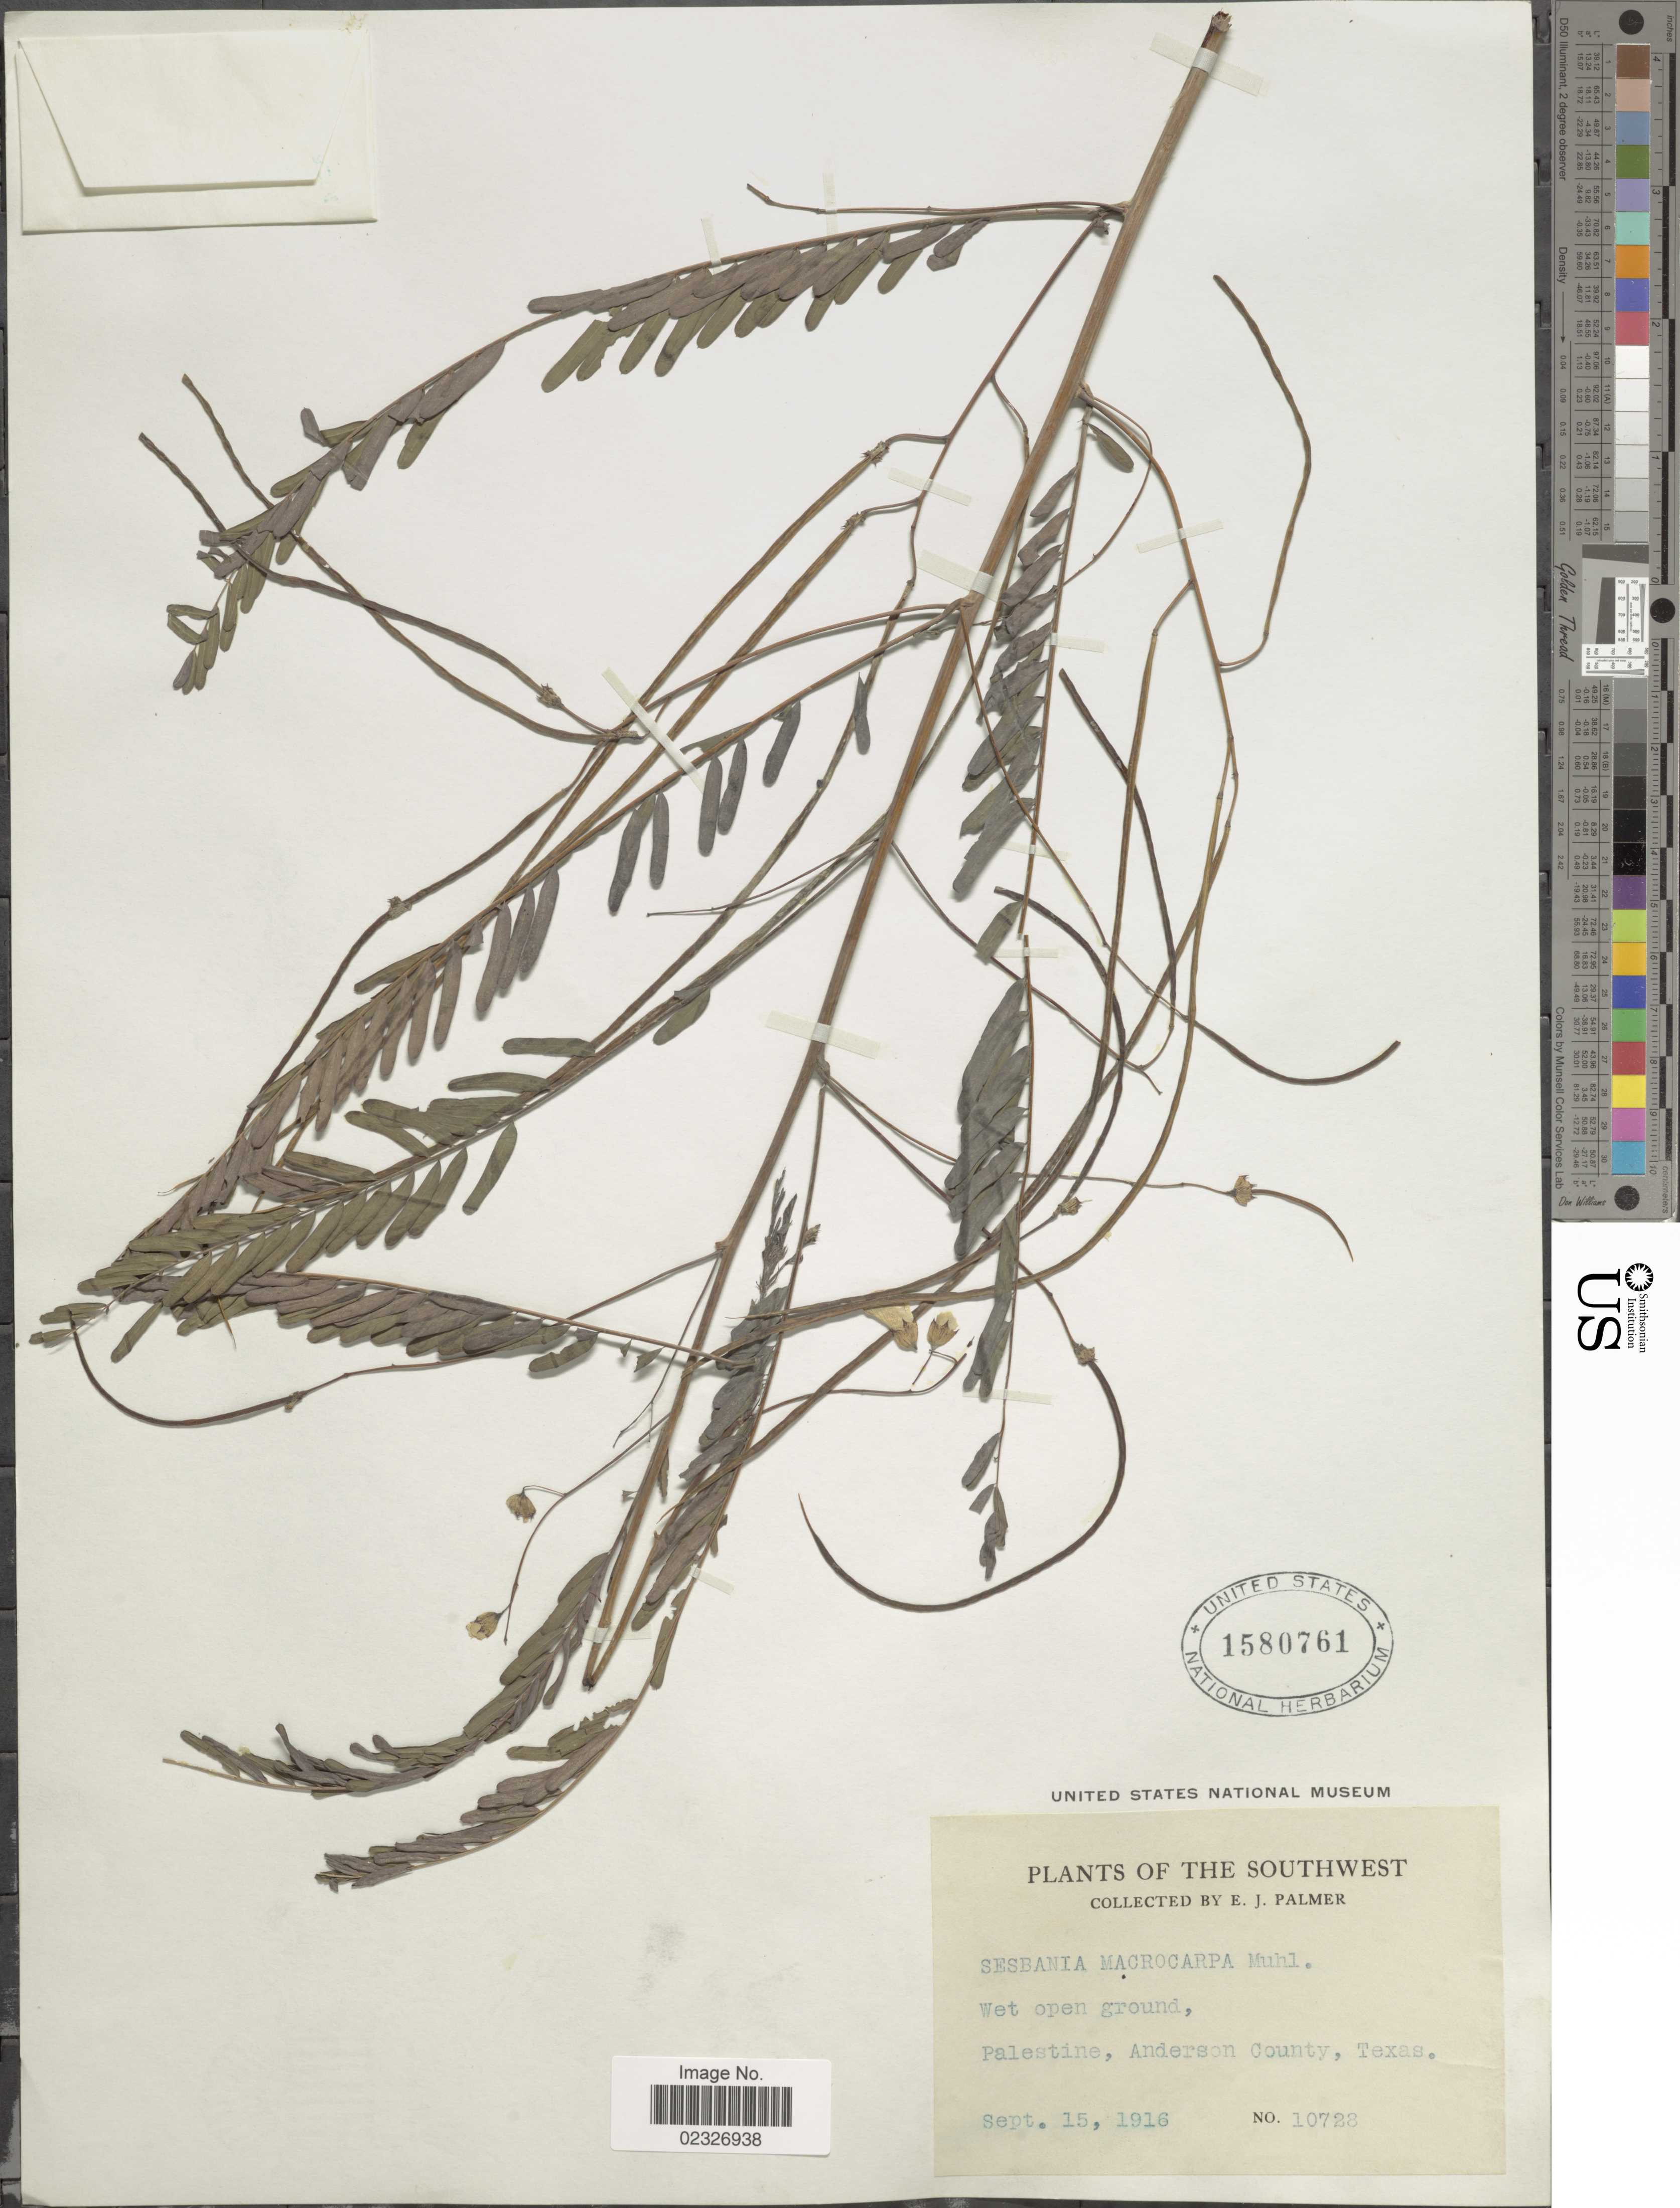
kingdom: Plantae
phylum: Tracheophyta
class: Magnoliopsida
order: Fabales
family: Fabaceae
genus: Sesbania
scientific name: Sesbania exaltata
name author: (Raf.) Cory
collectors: E. J. Palmer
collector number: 10728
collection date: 1916-09-15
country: United States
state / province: Texas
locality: The Southwest, Palestine, Anderson County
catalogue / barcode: US 1580761